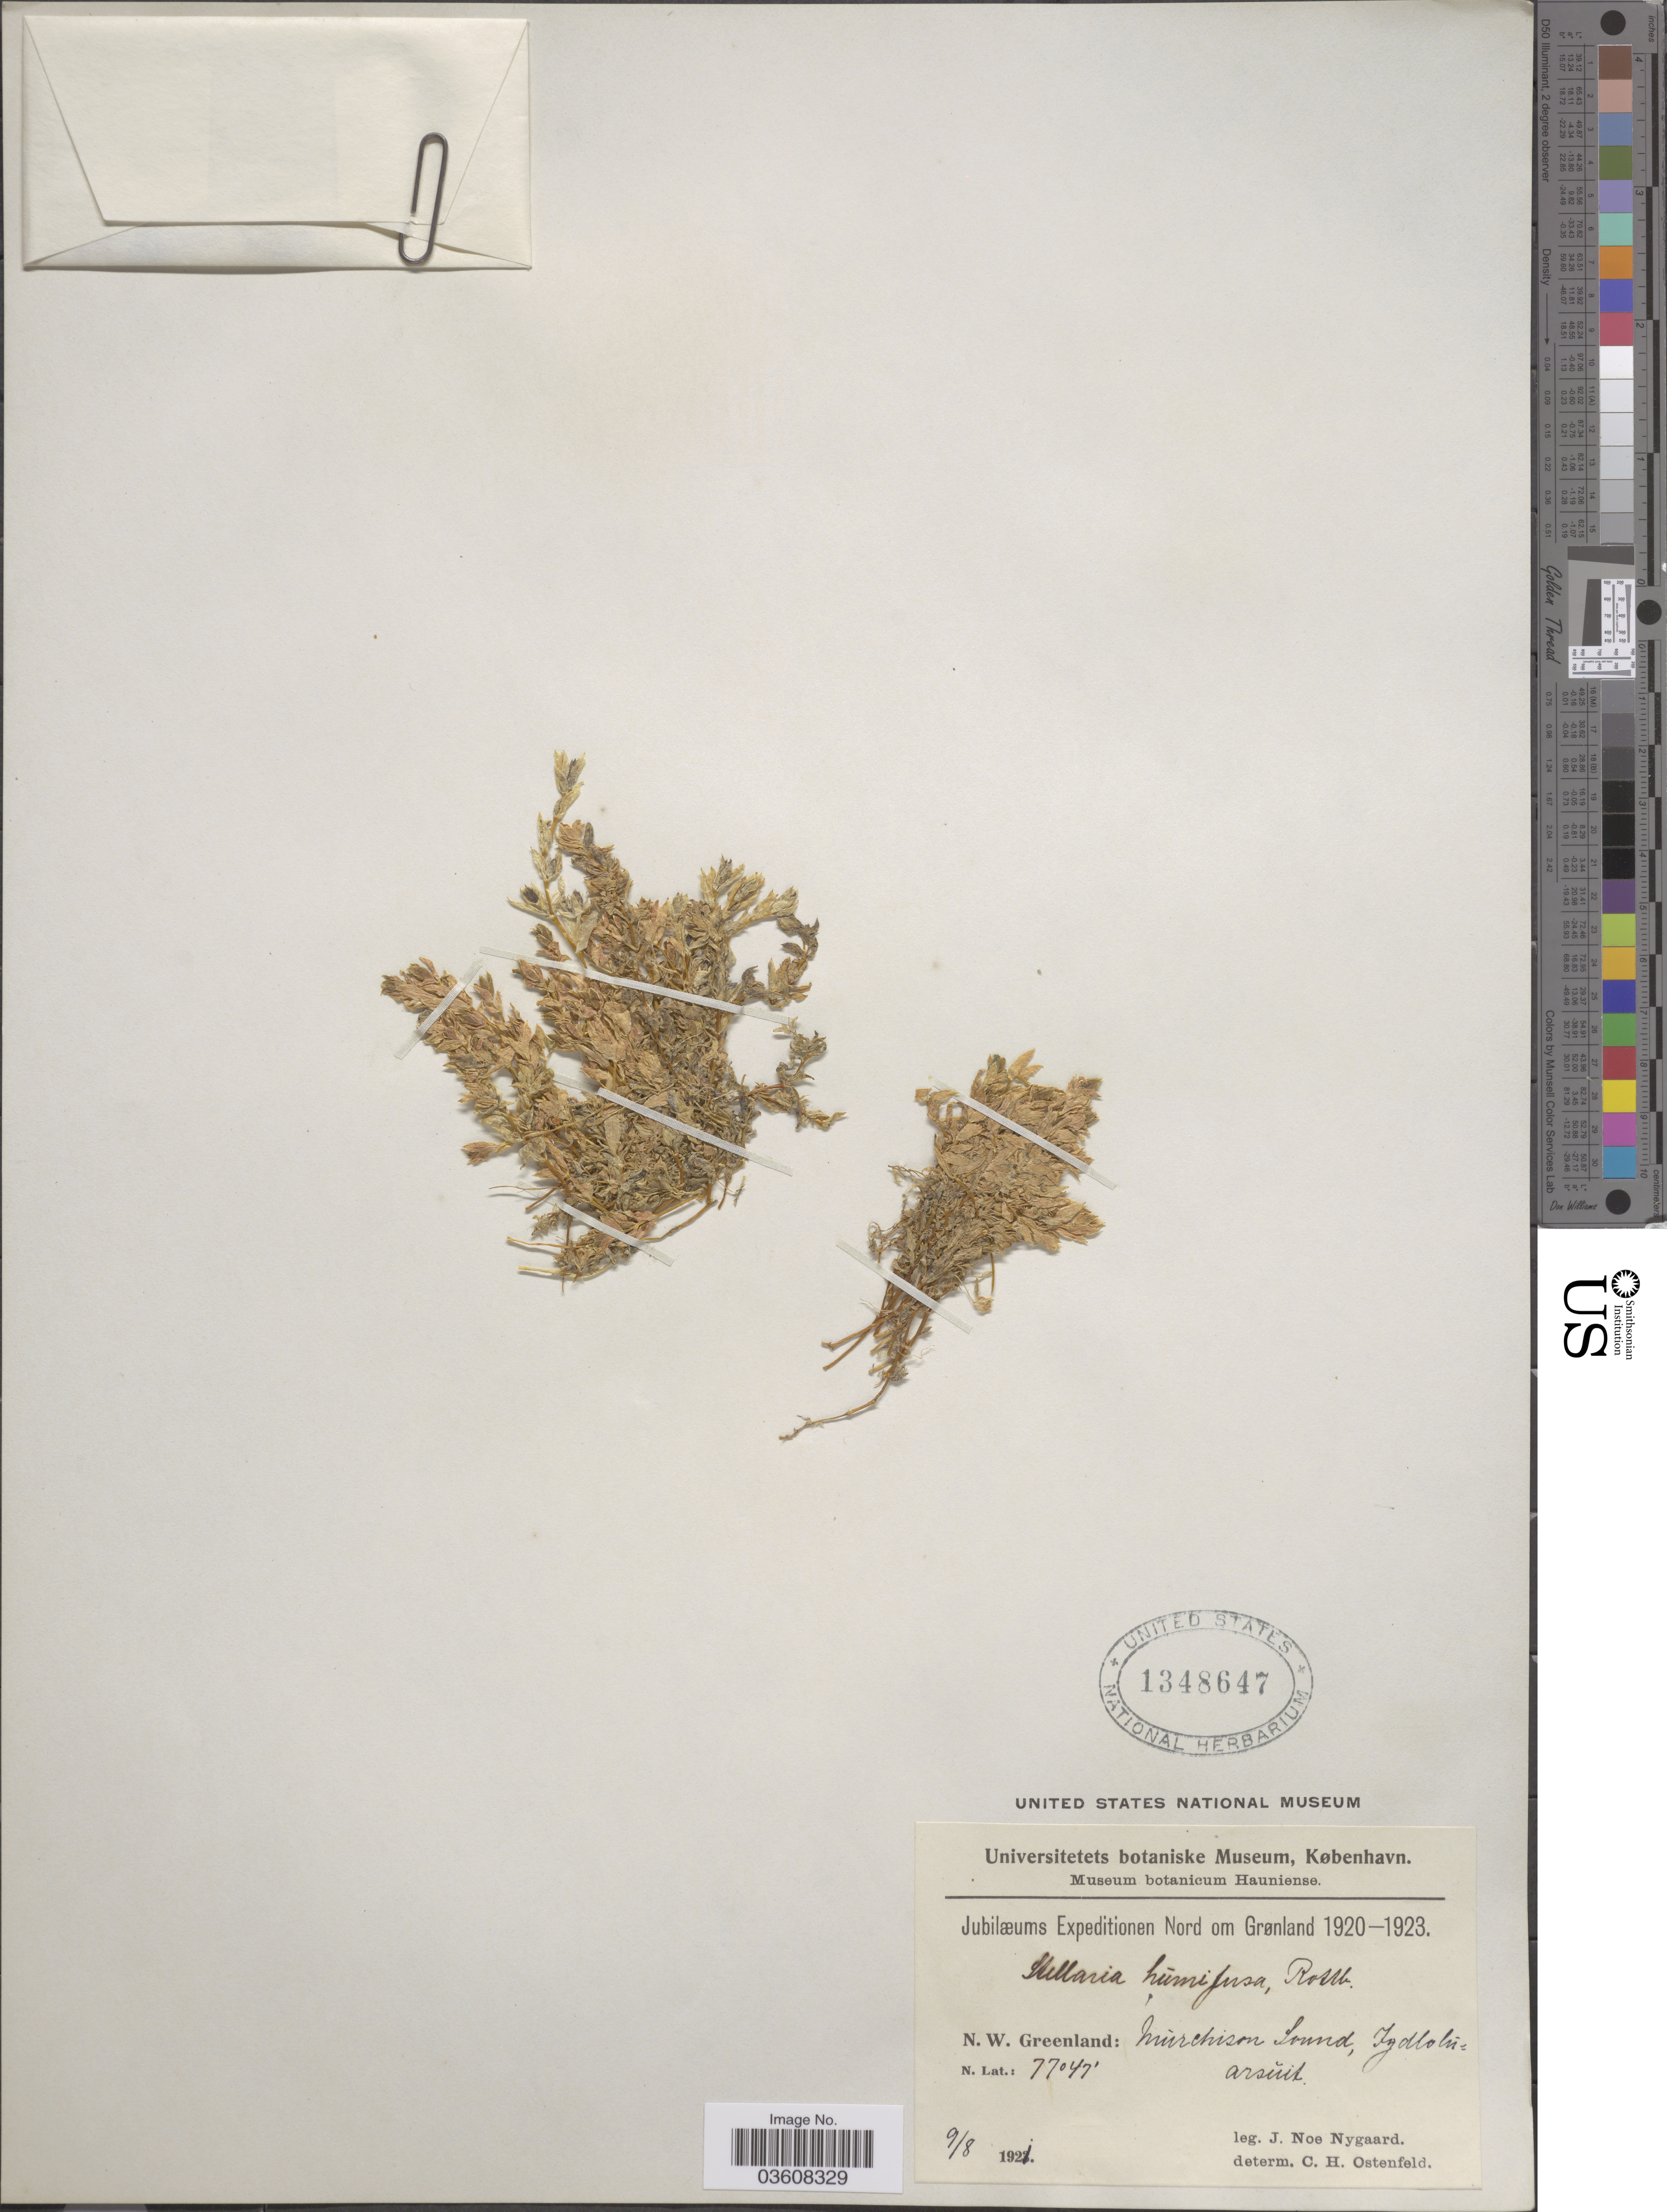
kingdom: Plantae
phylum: Tracheophyta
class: Magnoliopsida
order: Caryophyllales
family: Caryophyllaceae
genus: Stellaria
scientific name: Stellaria humifusa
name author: Rottb.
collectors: J. Nygaard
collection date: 1921-08-09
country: Greenland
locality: Nord om Grønland. N.W. Greenland: Múrchison Sound, Igdloluarsuit.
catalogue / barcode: US 1348647